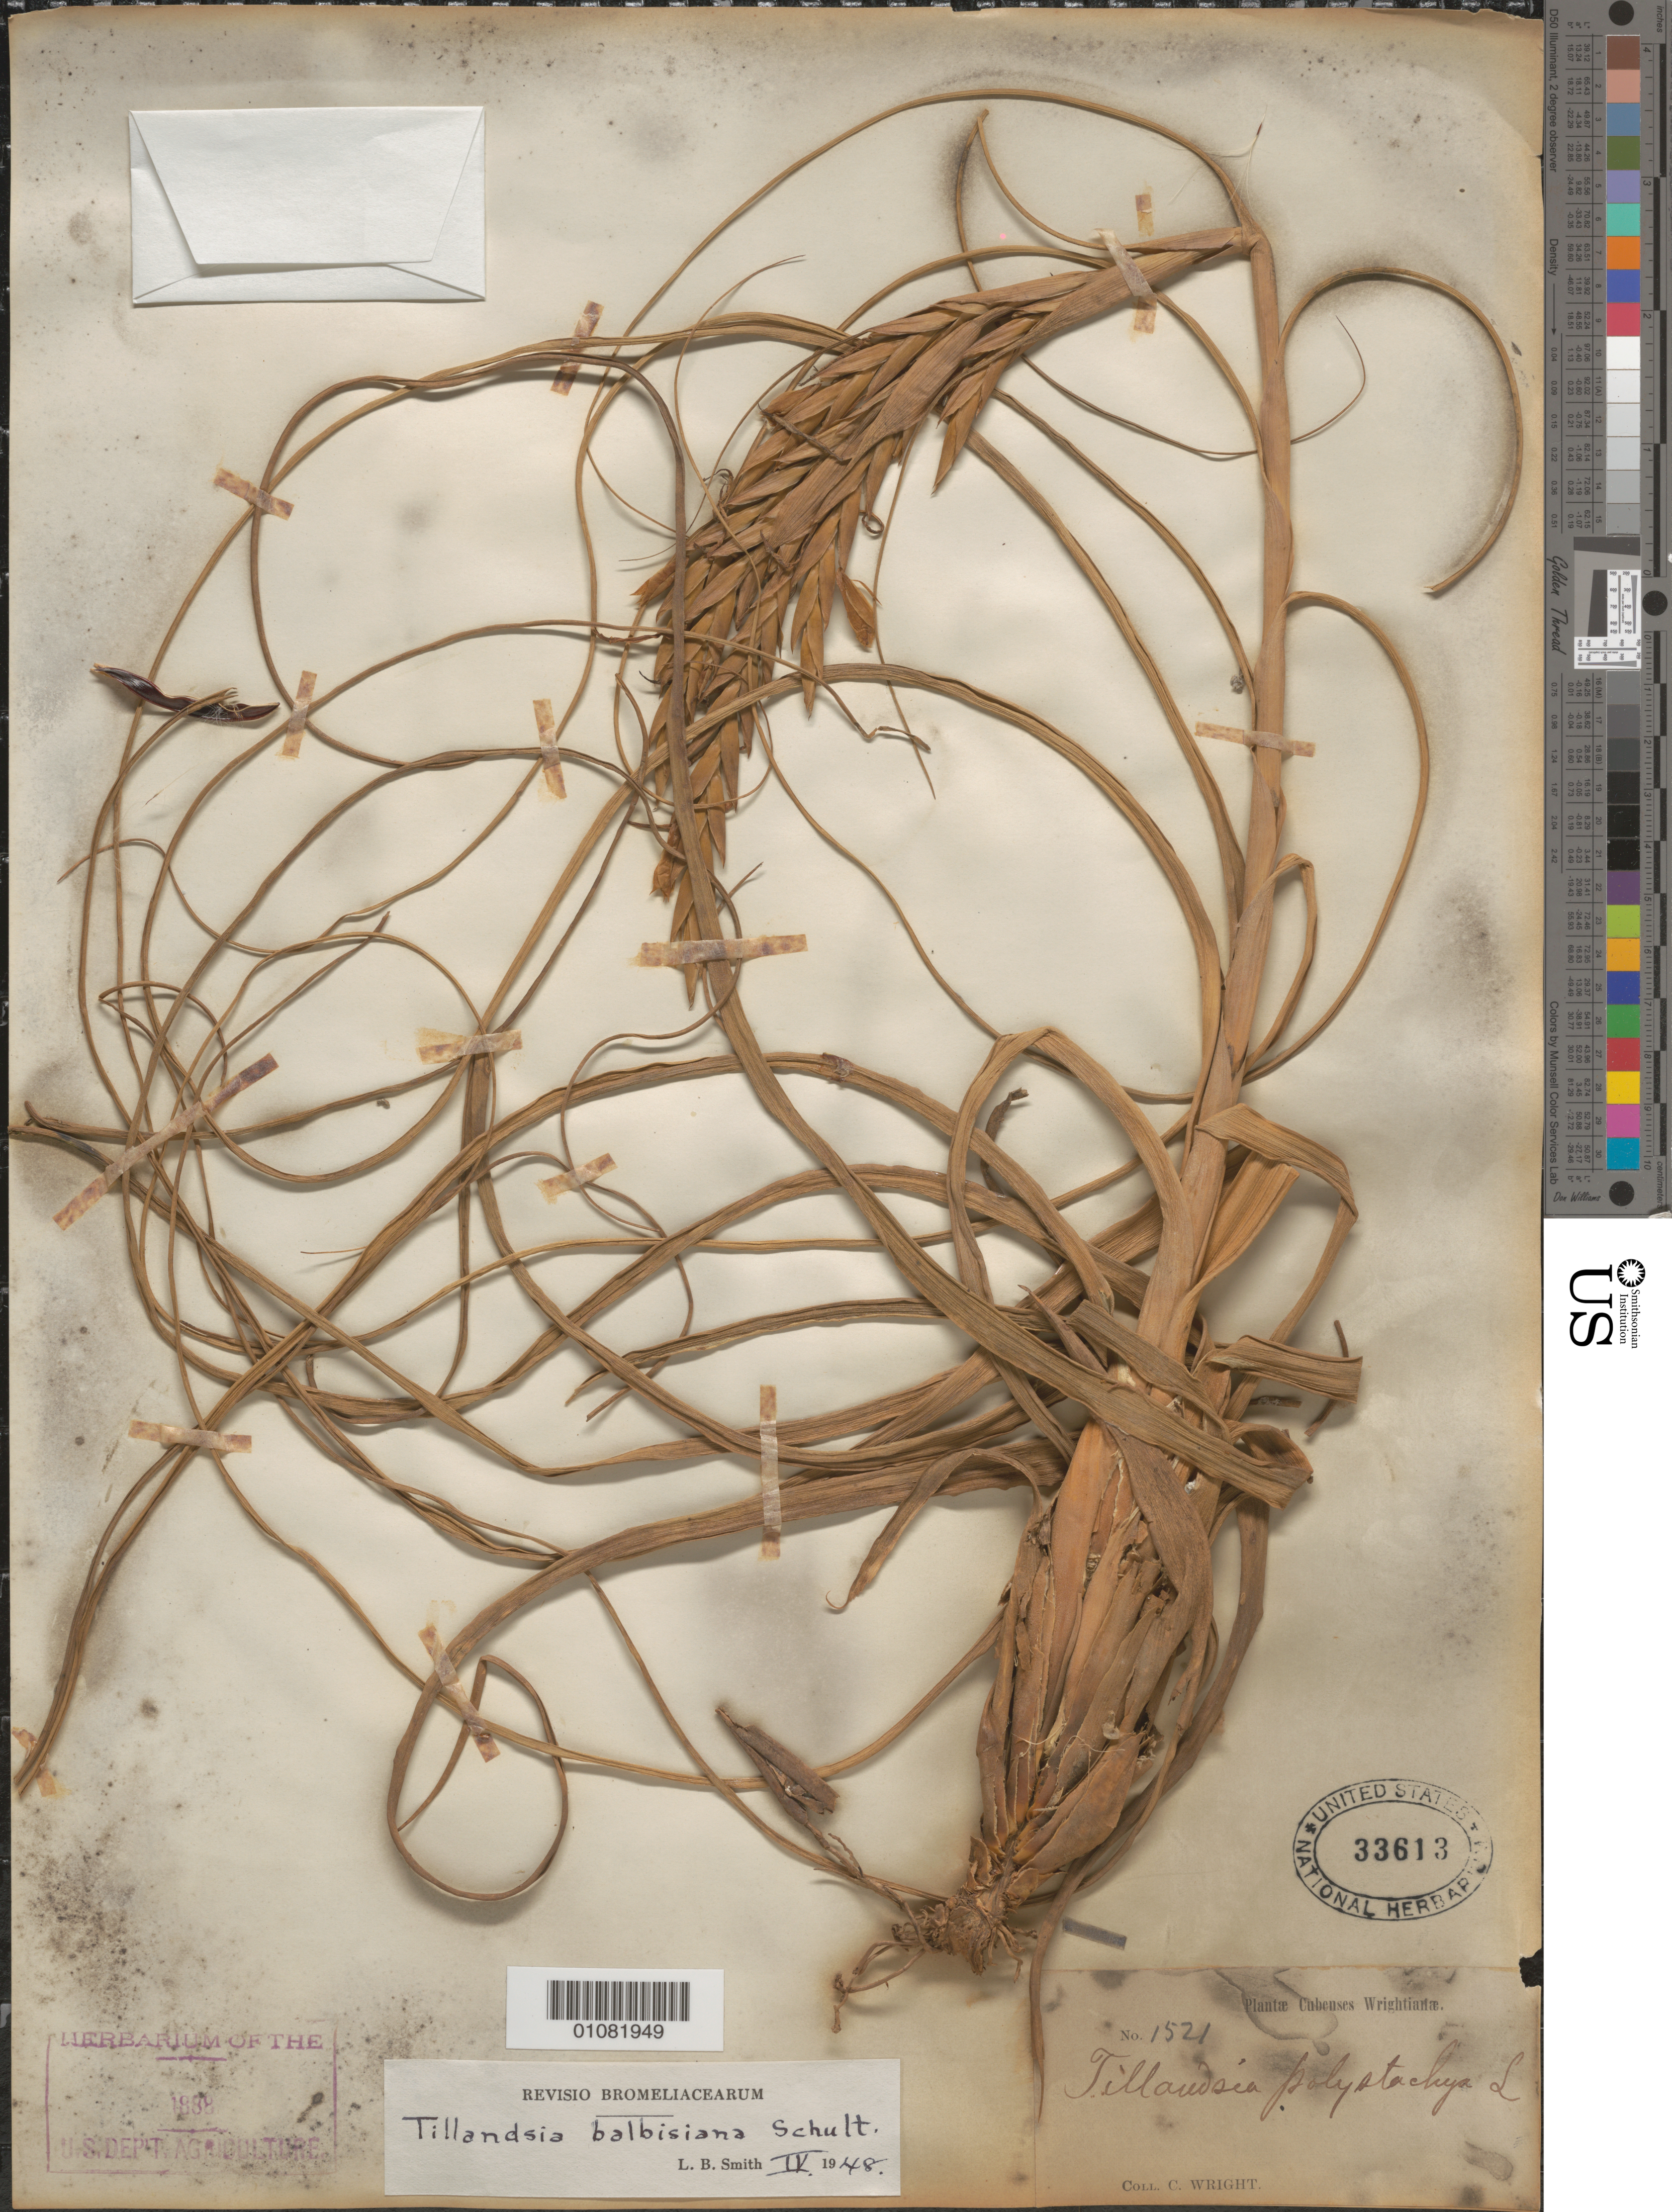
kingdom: Plantae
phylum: Tracheophyta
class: Liliopsida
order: Poales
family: Bromeliaceae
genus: Tillandsia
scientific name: Tillandsia balbisiana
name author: Schult. f.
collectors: C. Wright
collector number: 1521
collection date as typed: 1800 to 1899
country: Cuba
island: Cuba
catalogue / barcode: US 33613